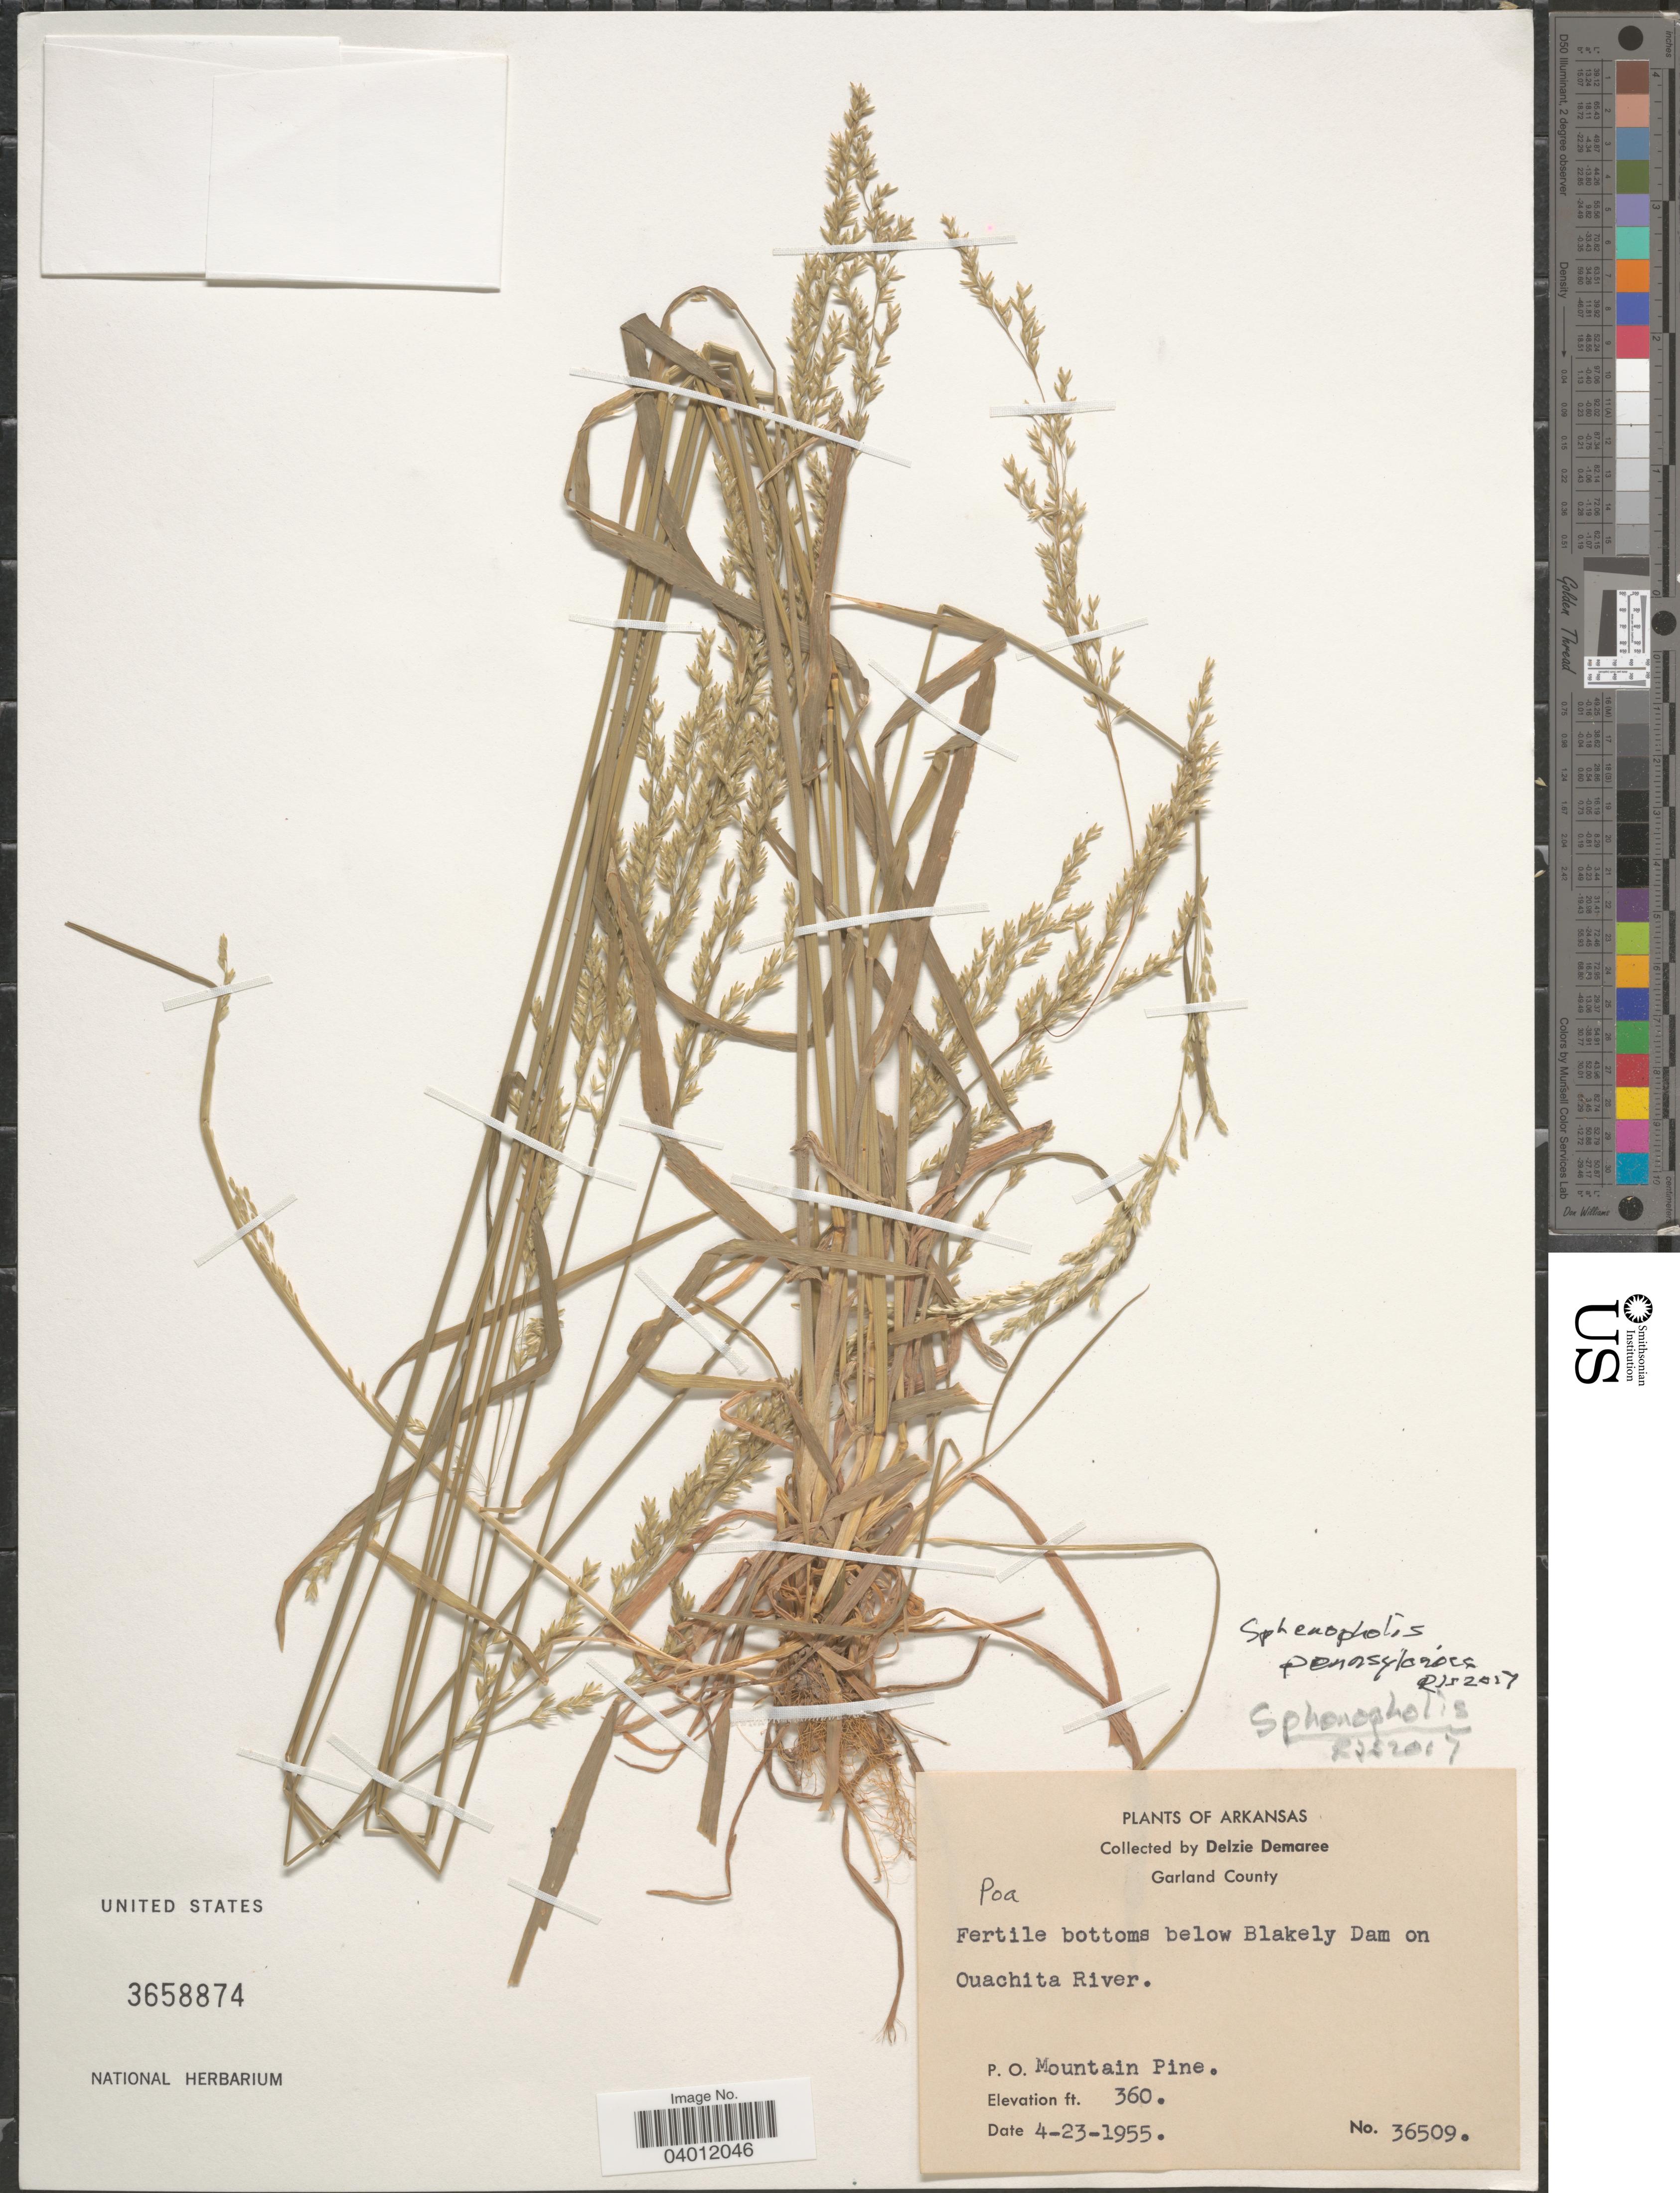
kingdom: Plantae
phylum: Tracheophyta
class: Liliopsida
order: Poales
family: Poaceae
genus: Sphenopholis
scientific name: Sphenopholis pensylvanica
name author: (L.) Hitchc.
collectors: D. Demaree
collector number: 36509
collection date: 1955-04-23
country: United States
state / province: Arkansas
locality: Garland County. Ouachita River. P.O. Mountain Pine.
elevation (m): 110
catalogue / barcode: US 3658874